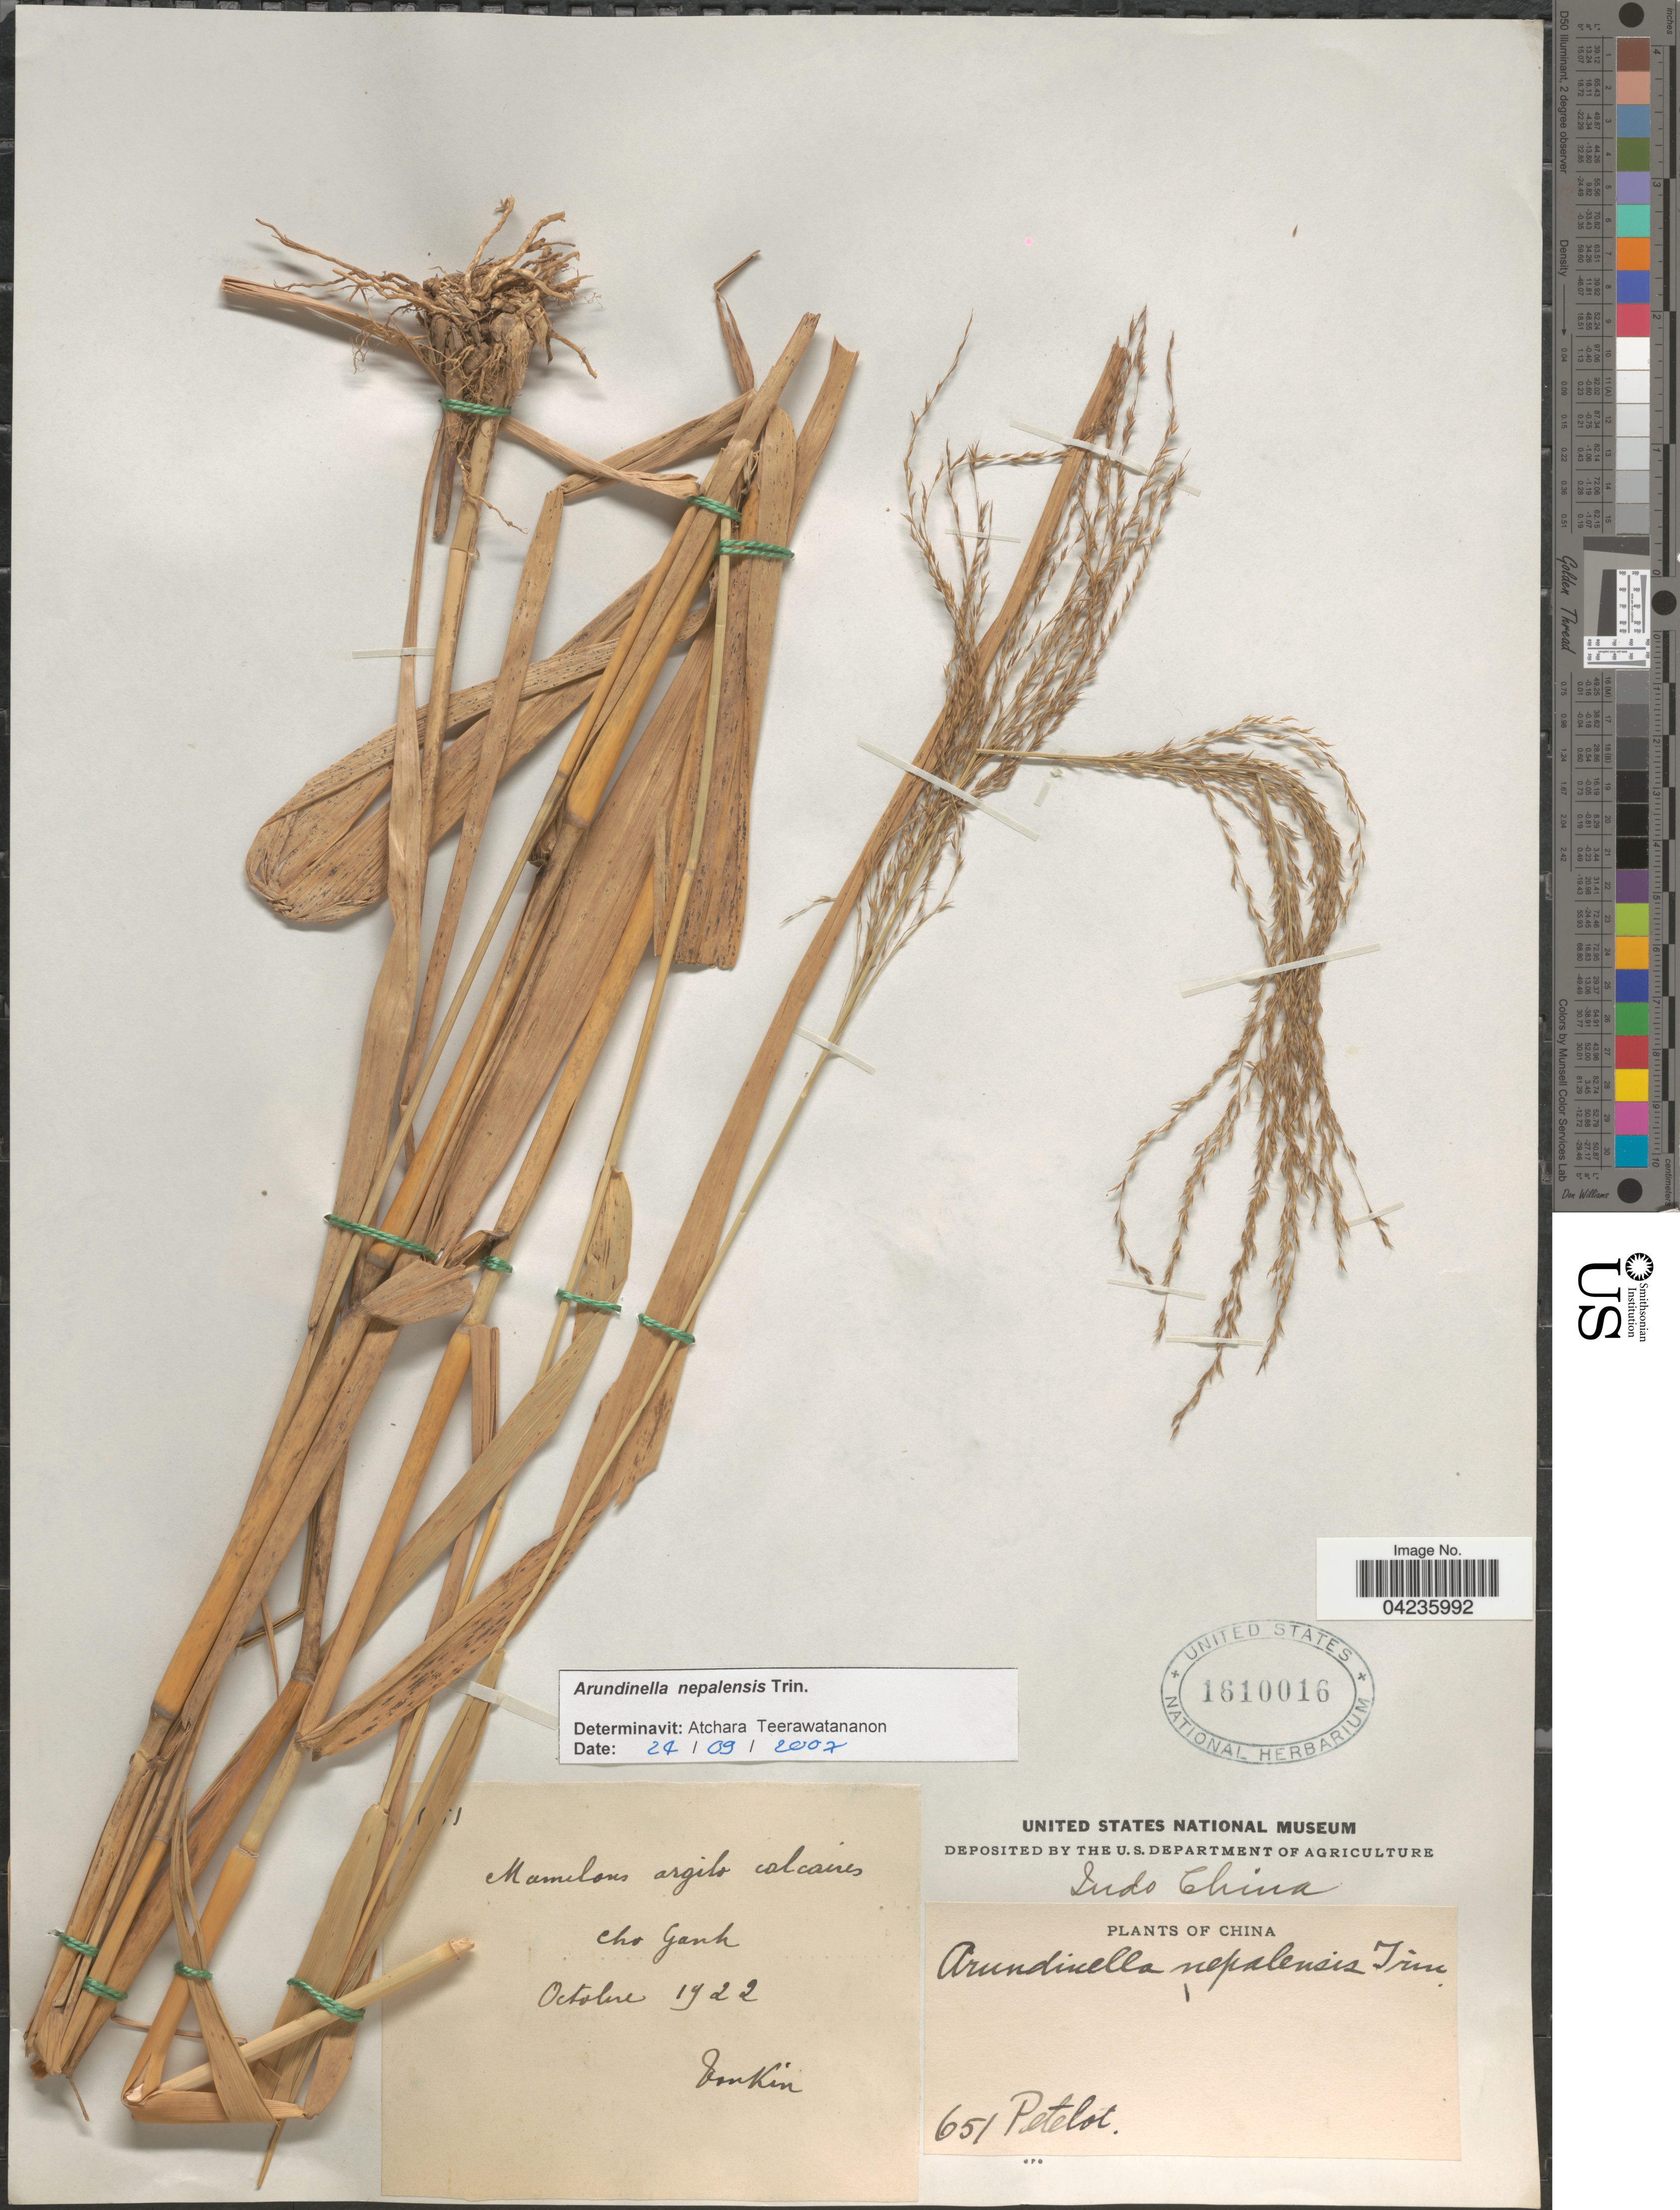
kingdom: Plantae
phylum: Tracheophyta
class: Liliopsida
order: Poales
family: Poaceae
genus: Arundinella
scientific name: Arundinella nepalensis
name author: Trin.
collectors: Pételot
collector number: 651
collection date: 1922-10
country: Vietnam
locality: Cho Ganh. Tonkin. Indo China.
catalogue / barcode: US 1610016